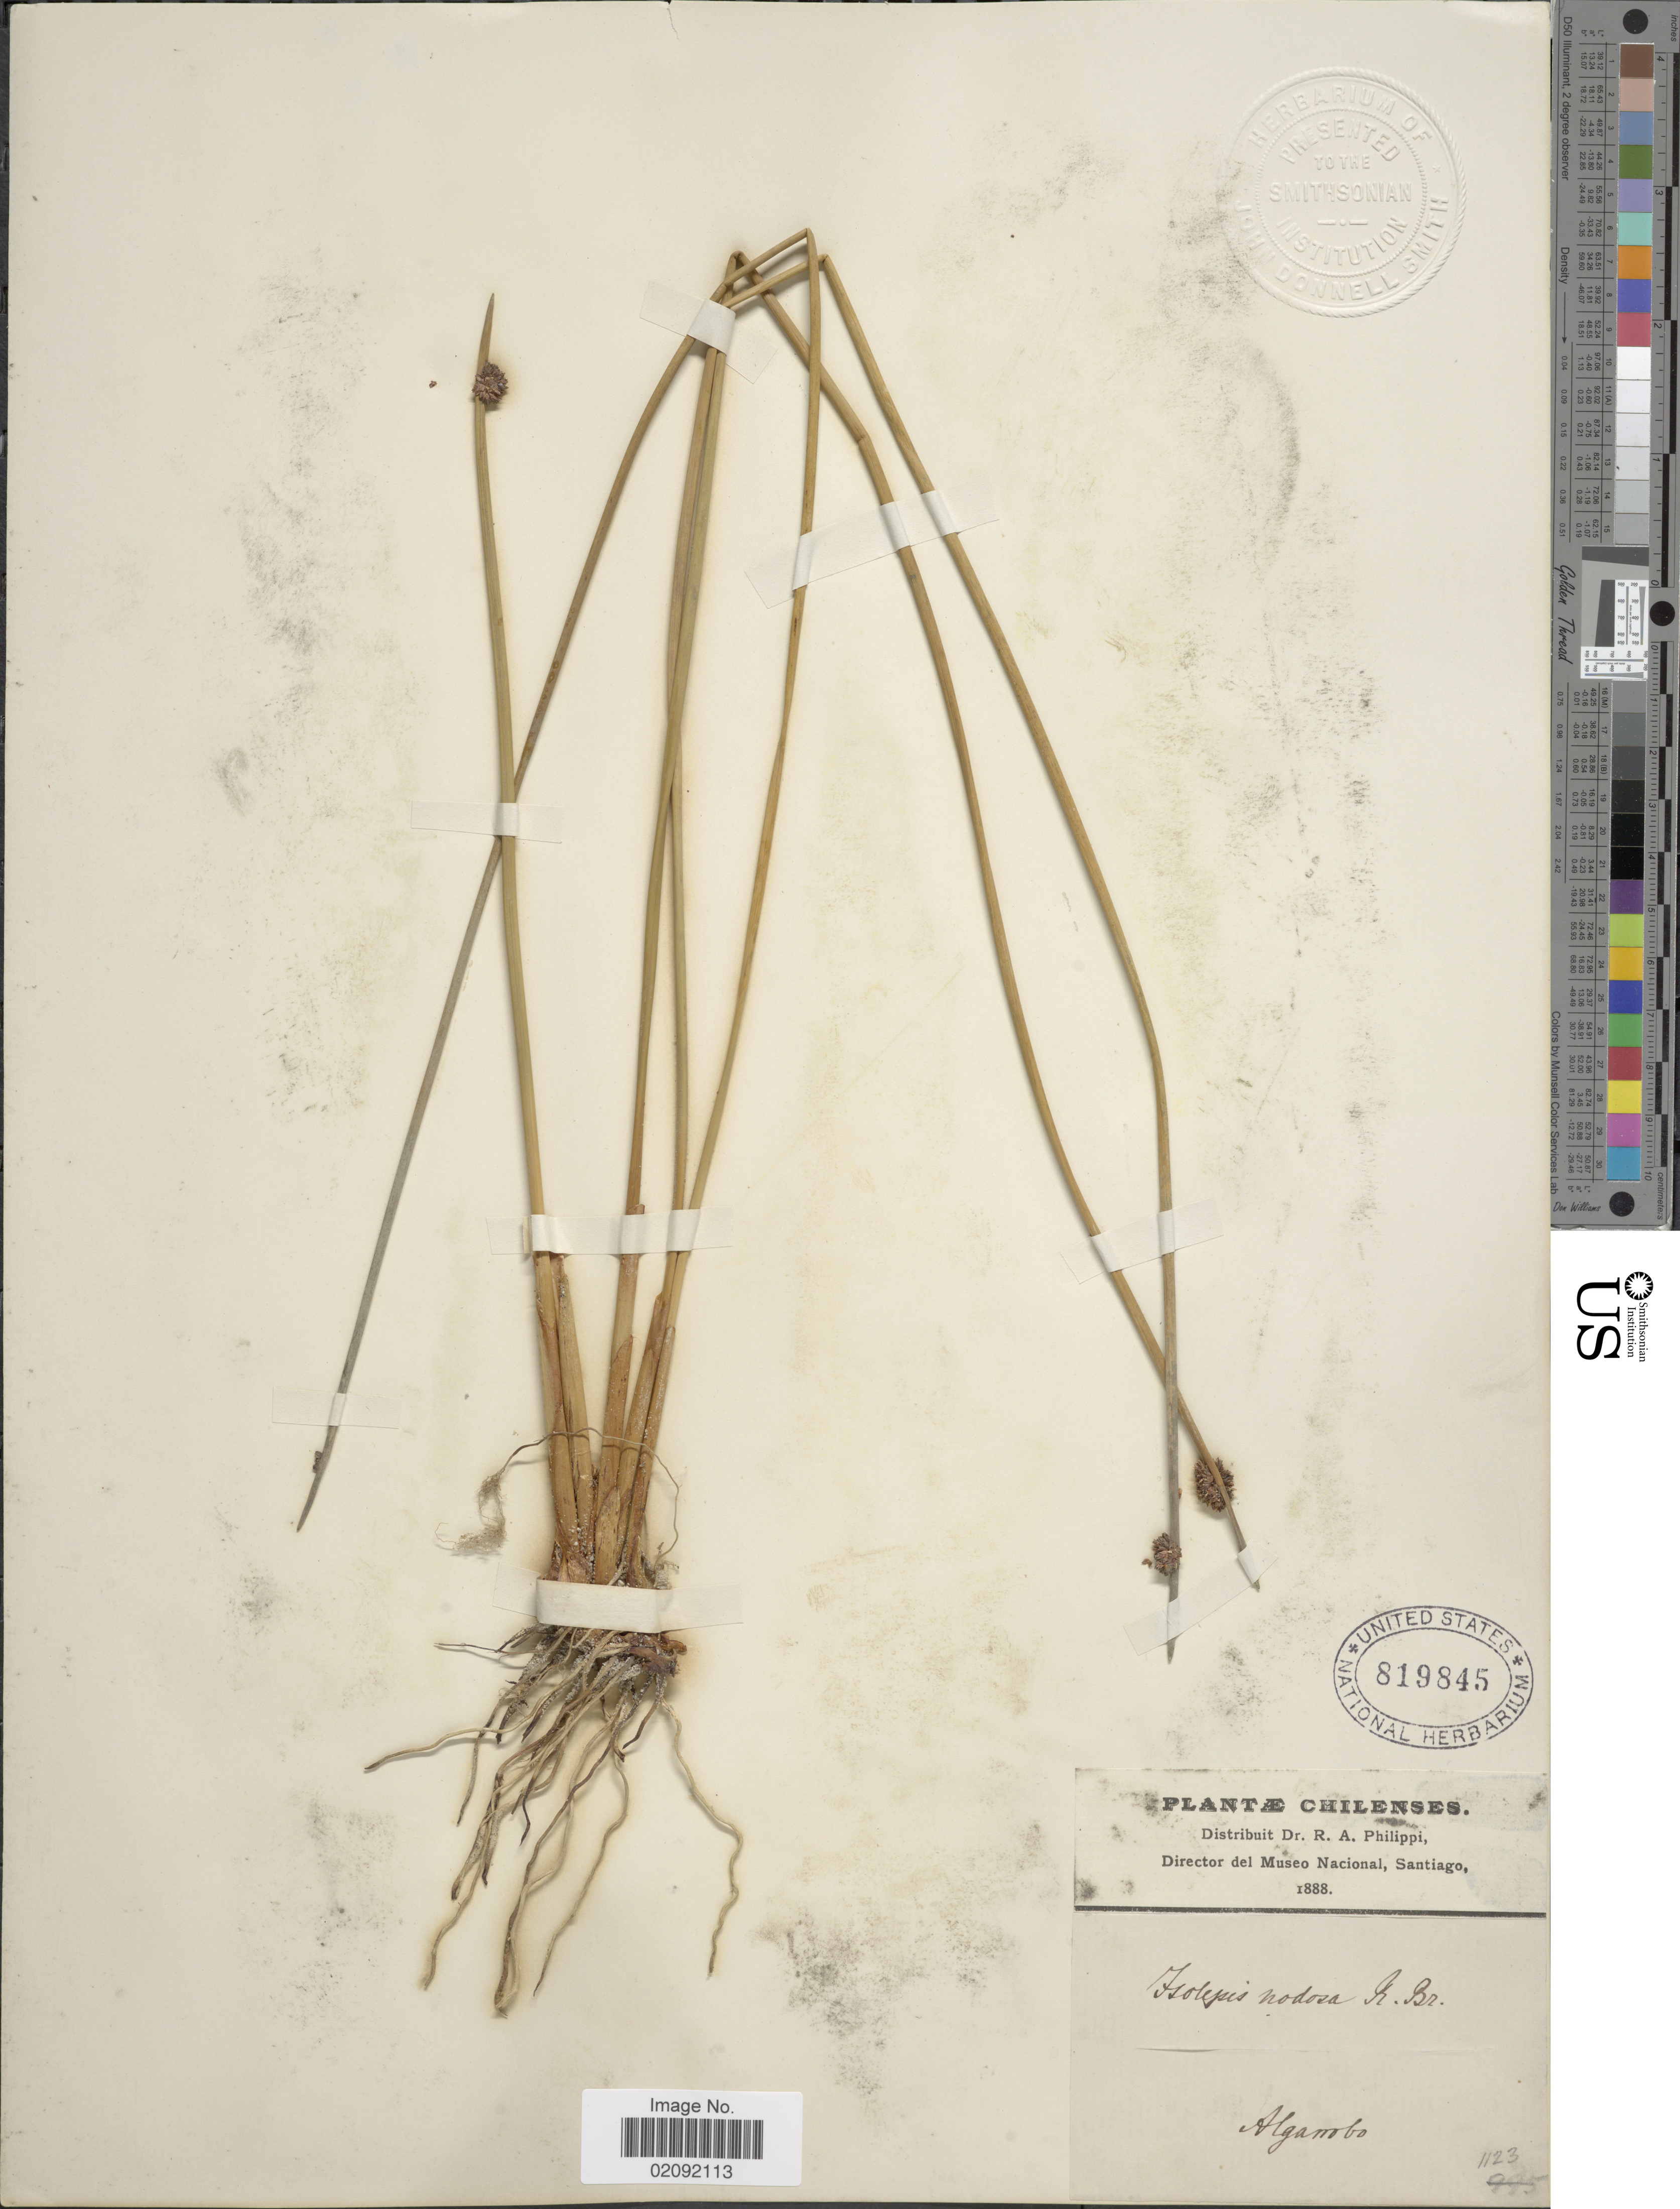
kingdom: Plantae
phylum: Tracheophyta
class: Liliopsida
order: Poales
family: Cyperaceae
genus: Ficinia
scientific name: Ficinia nodosa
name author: (Rottb.) Goetgh. et al.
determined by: Strong, M. T., (US), Smithsonian Institution - National Museum of Natural History (UNITED STATES)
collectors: R. A. Philippi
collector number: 1123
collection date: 1888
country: Chile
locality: Algarrobo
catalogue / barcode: US 819845